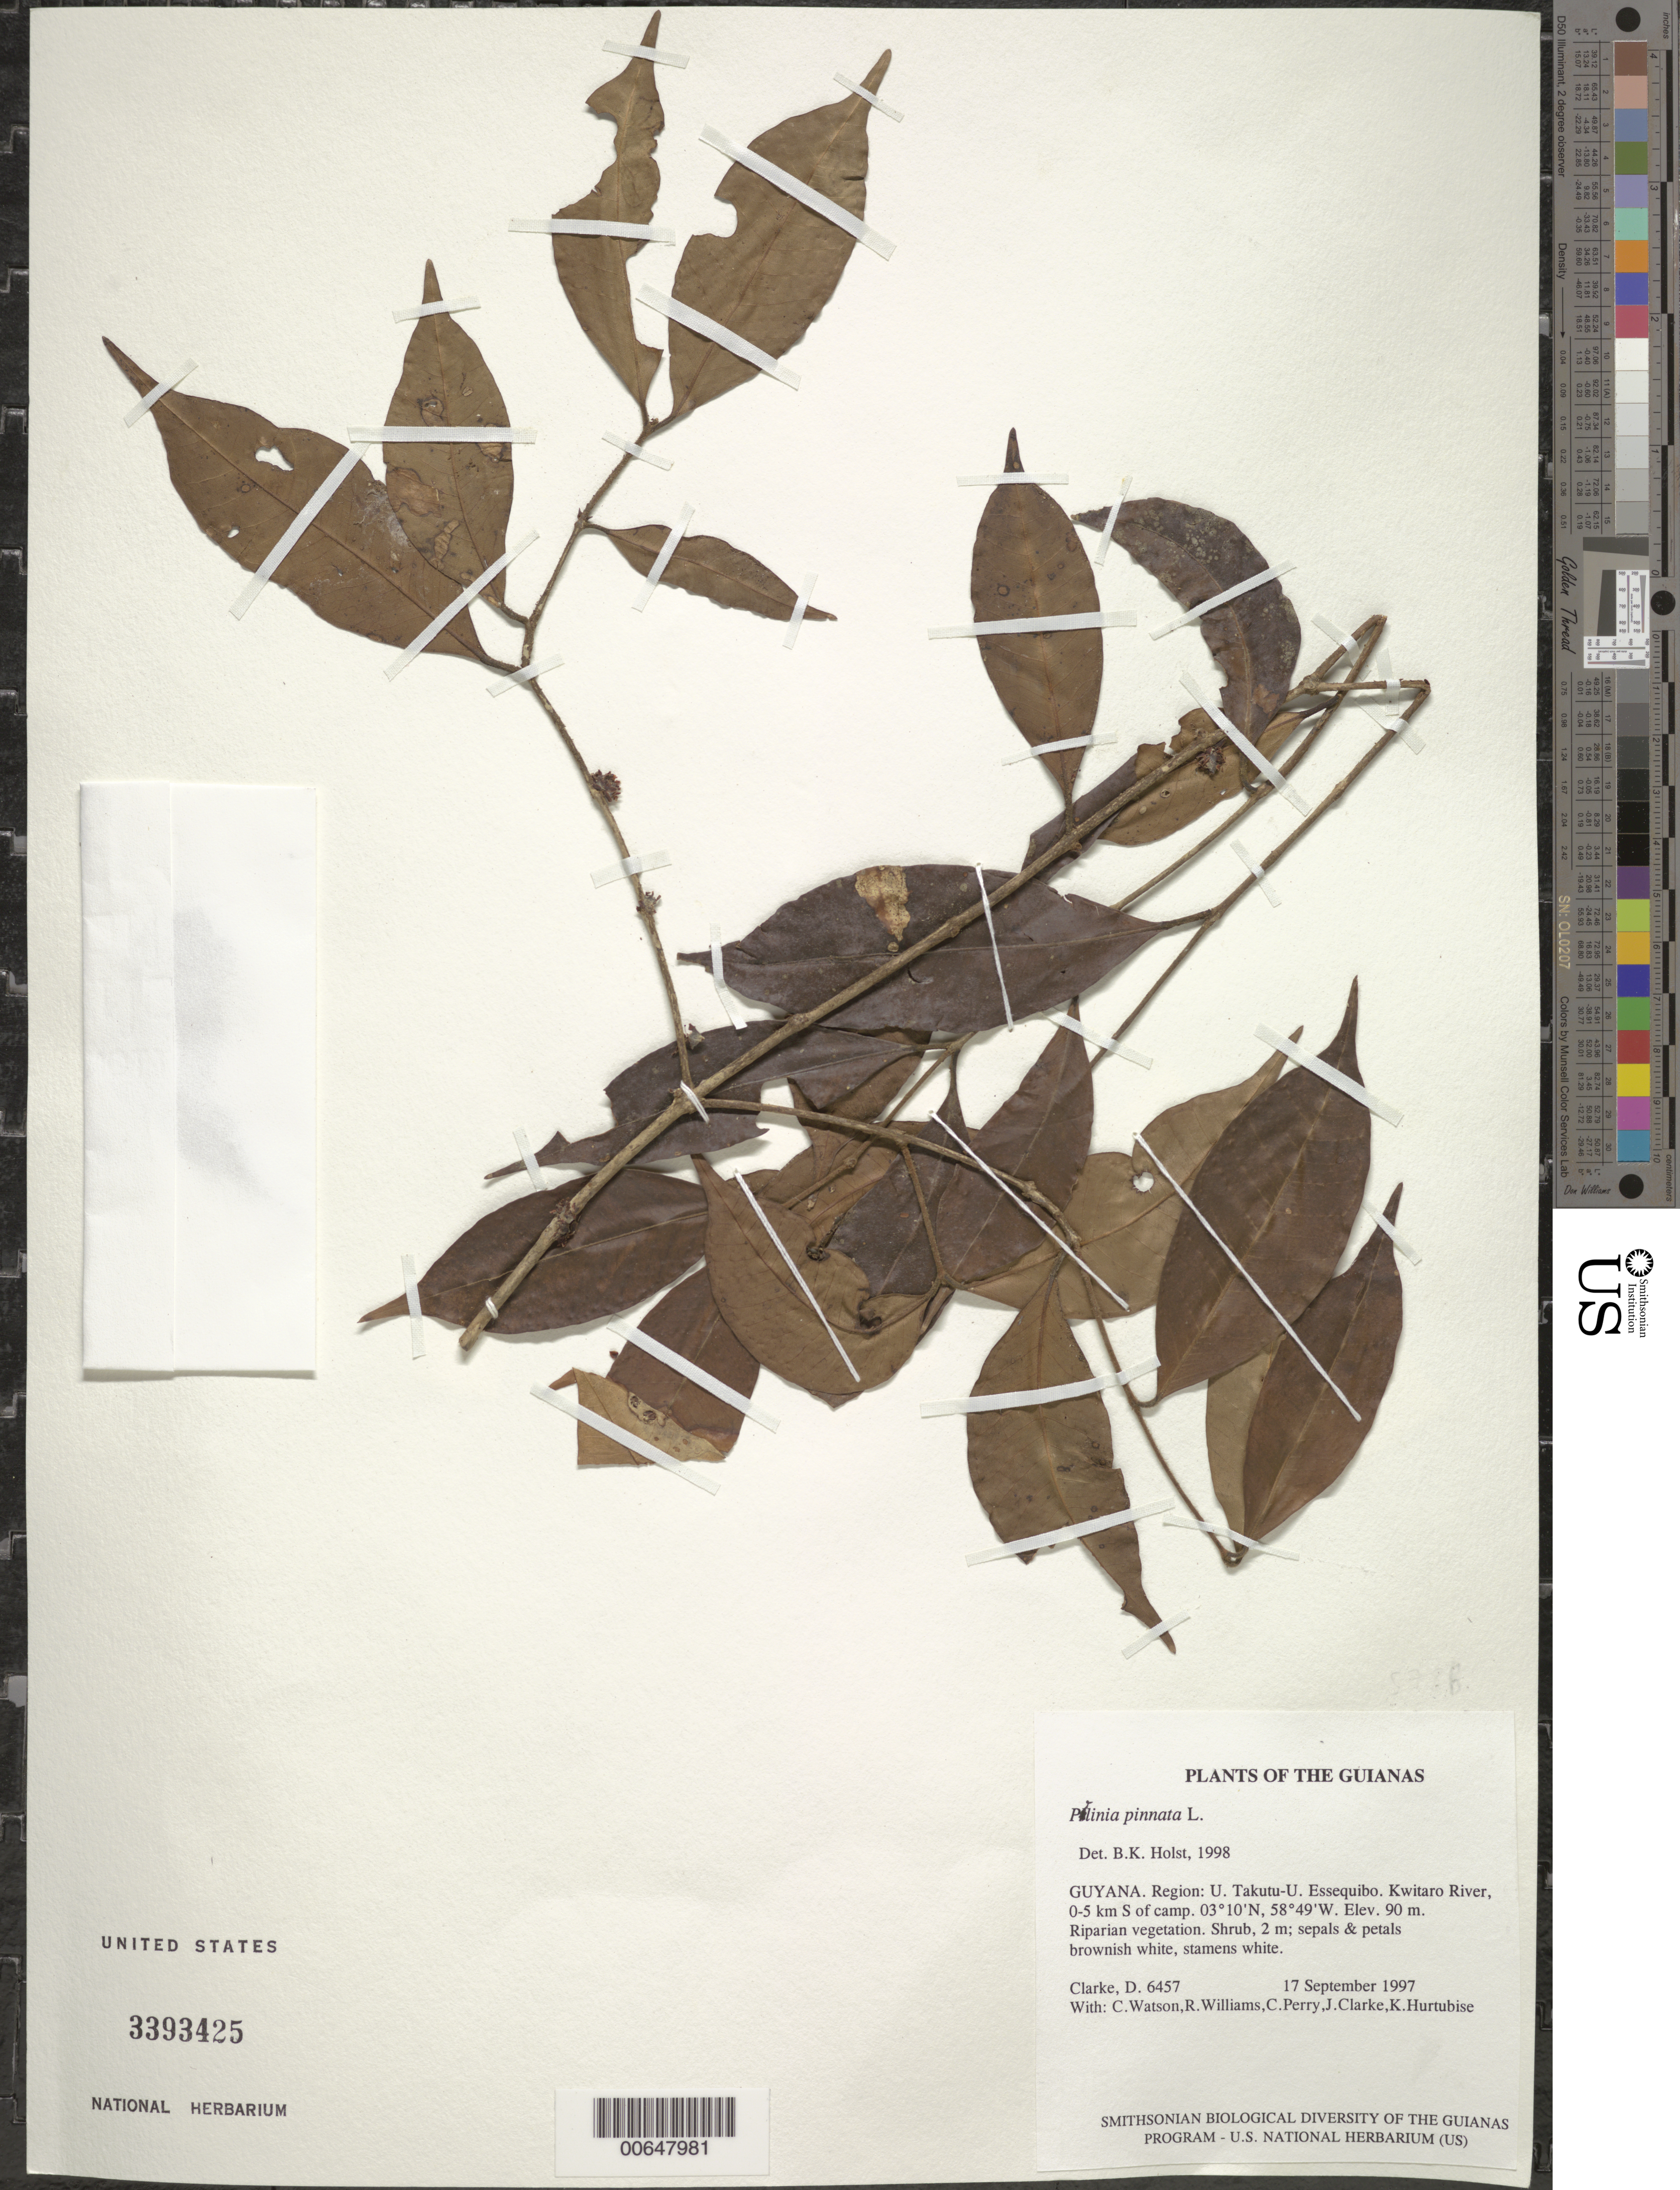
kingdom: Plantae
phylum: Tracheophyta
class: Magnoliopsida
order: Myrtales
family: Myrtaceae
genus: Plinia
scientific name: Plinia pinnata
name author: L.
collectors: D. Clarke, C. Watson, R. Williams, C. Perry & et al.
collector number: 6457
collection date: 1997-09-17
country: Guyana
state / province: U. Takutu-U. Essequibo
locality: Region: U. Takutu-U. Essequibo. Kwitaro River, 0-5 km S of camp.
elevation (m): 90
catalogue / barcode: US 3393425